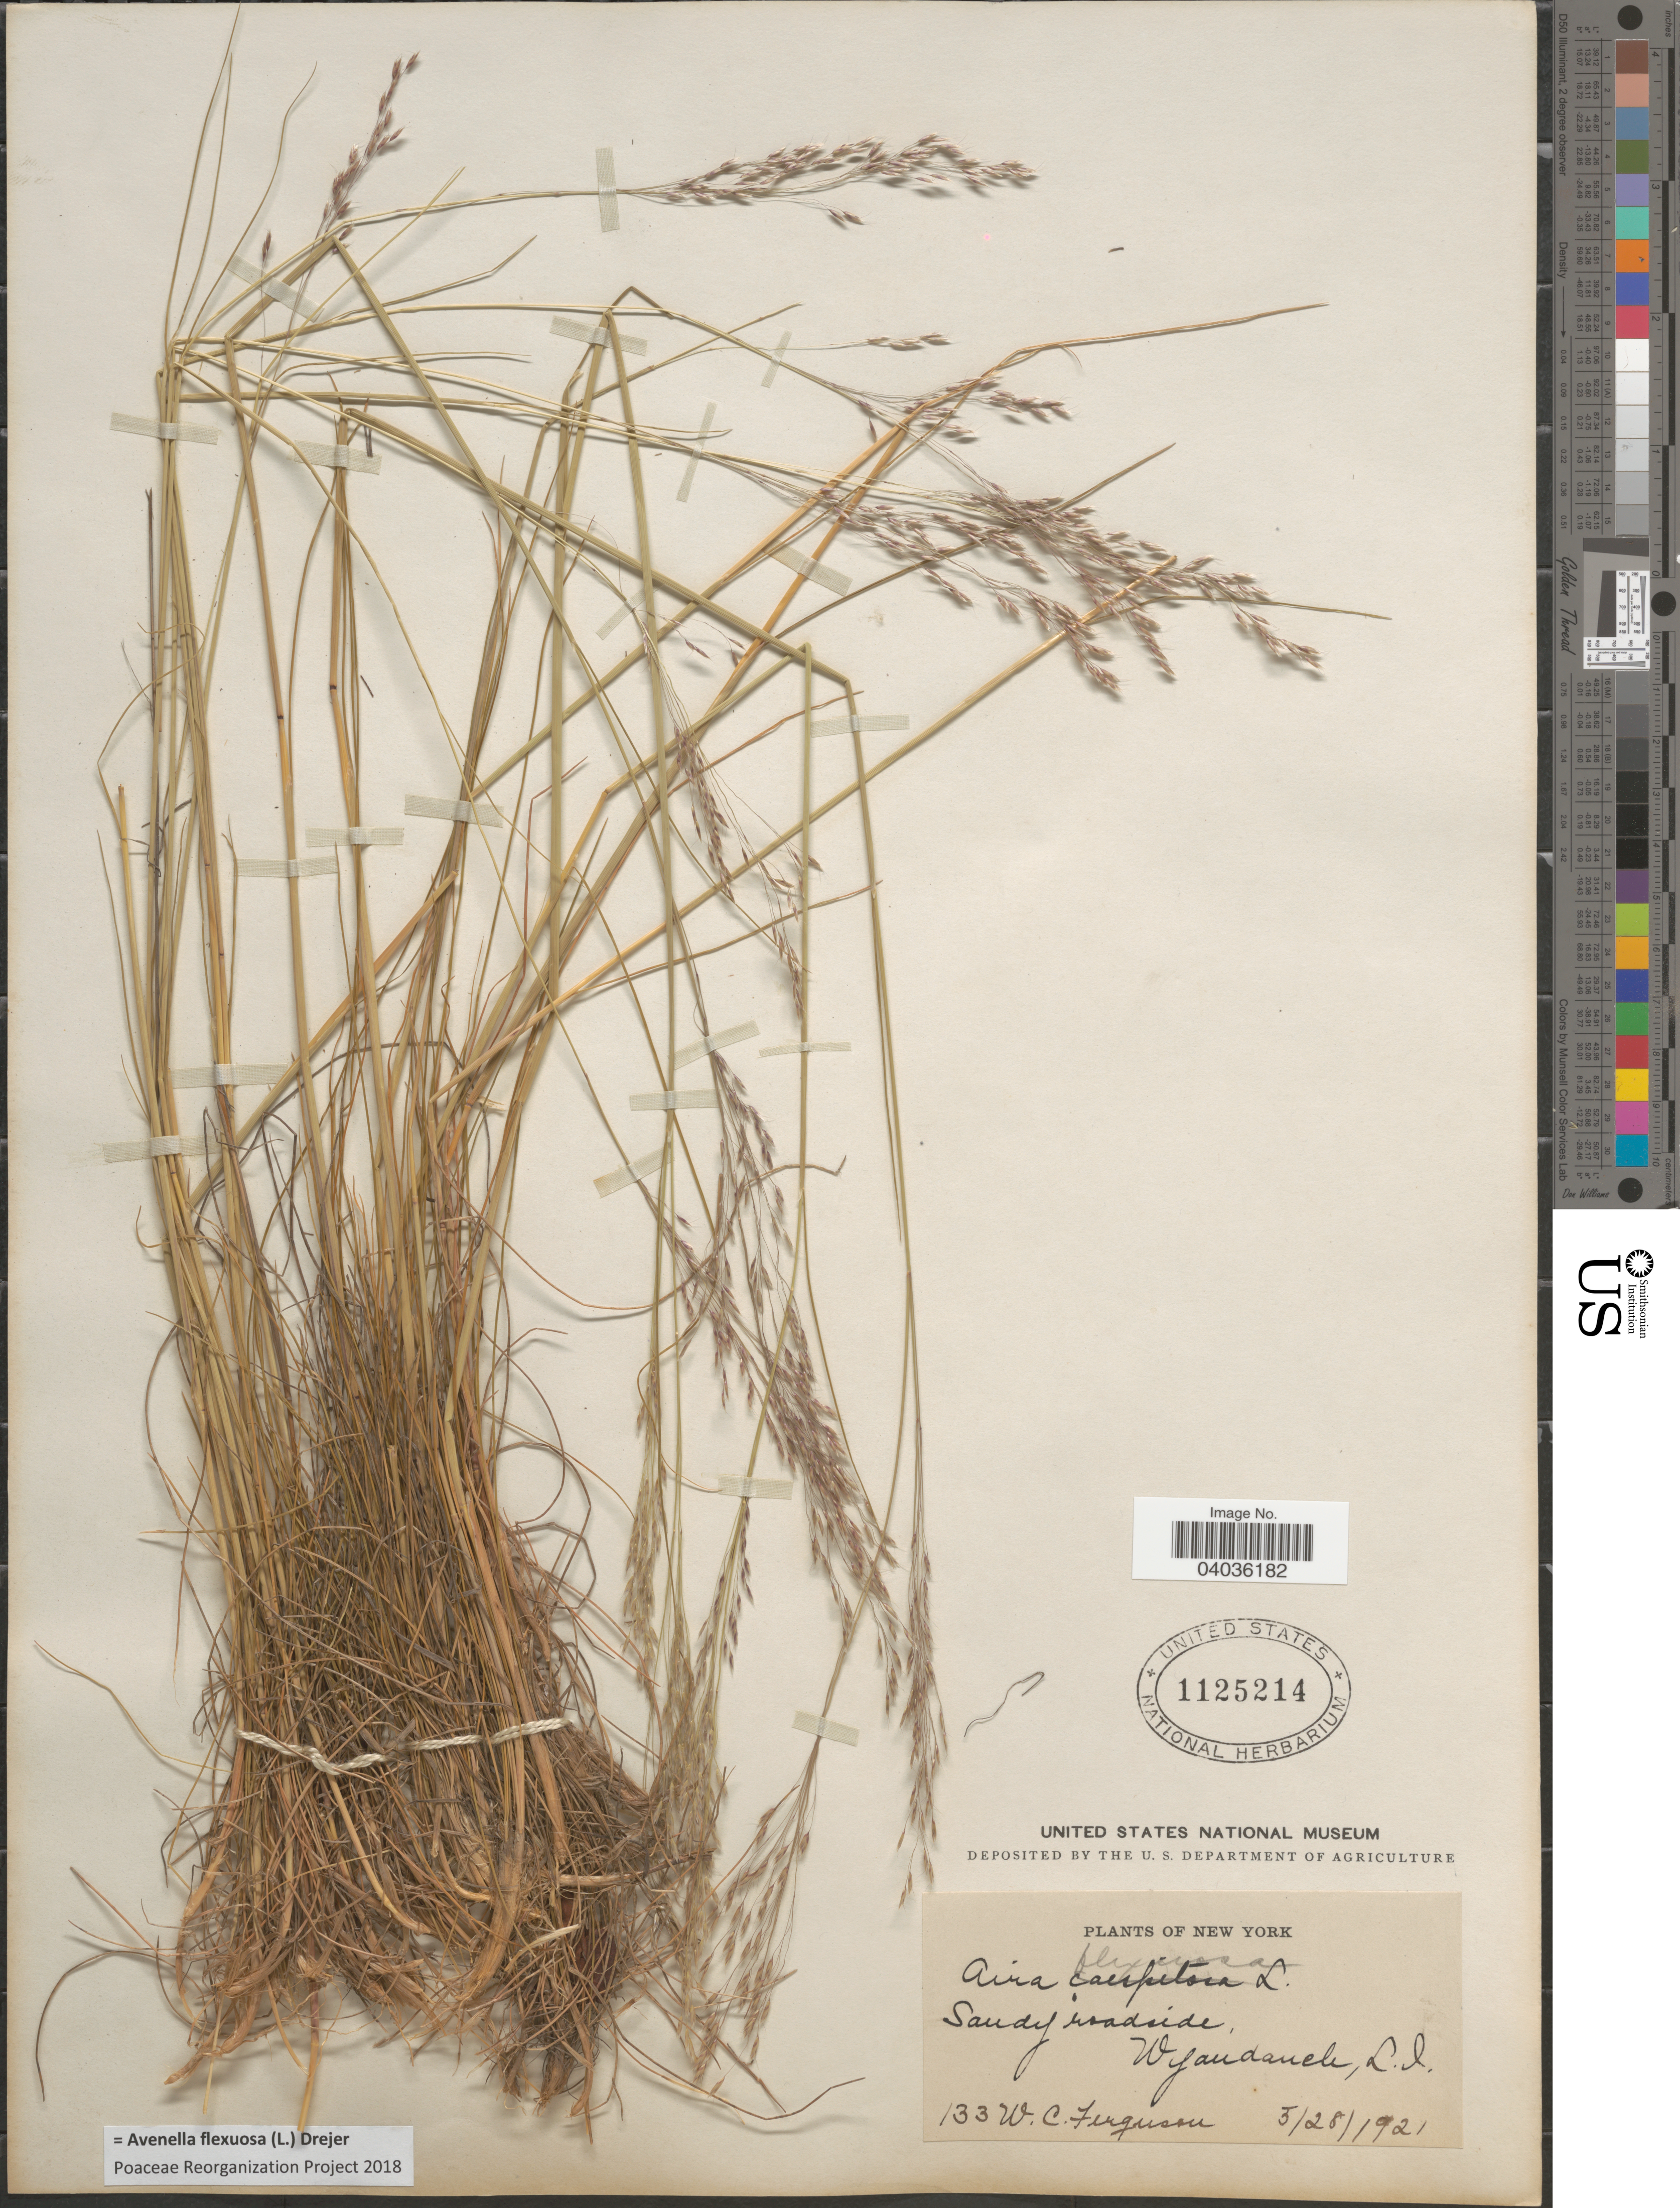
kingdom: Plantae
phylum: Tracheophyta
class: Liliopsida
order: Poales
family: Poaceae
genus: Avenella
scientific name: Avenella flexuosa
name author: (L.) Drejer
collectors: W. Ferguson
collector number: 133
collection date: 1921-05-28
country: United States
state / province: New York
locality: Sandy roadside, Wyandanch, L. I.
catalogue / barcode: US 1125214